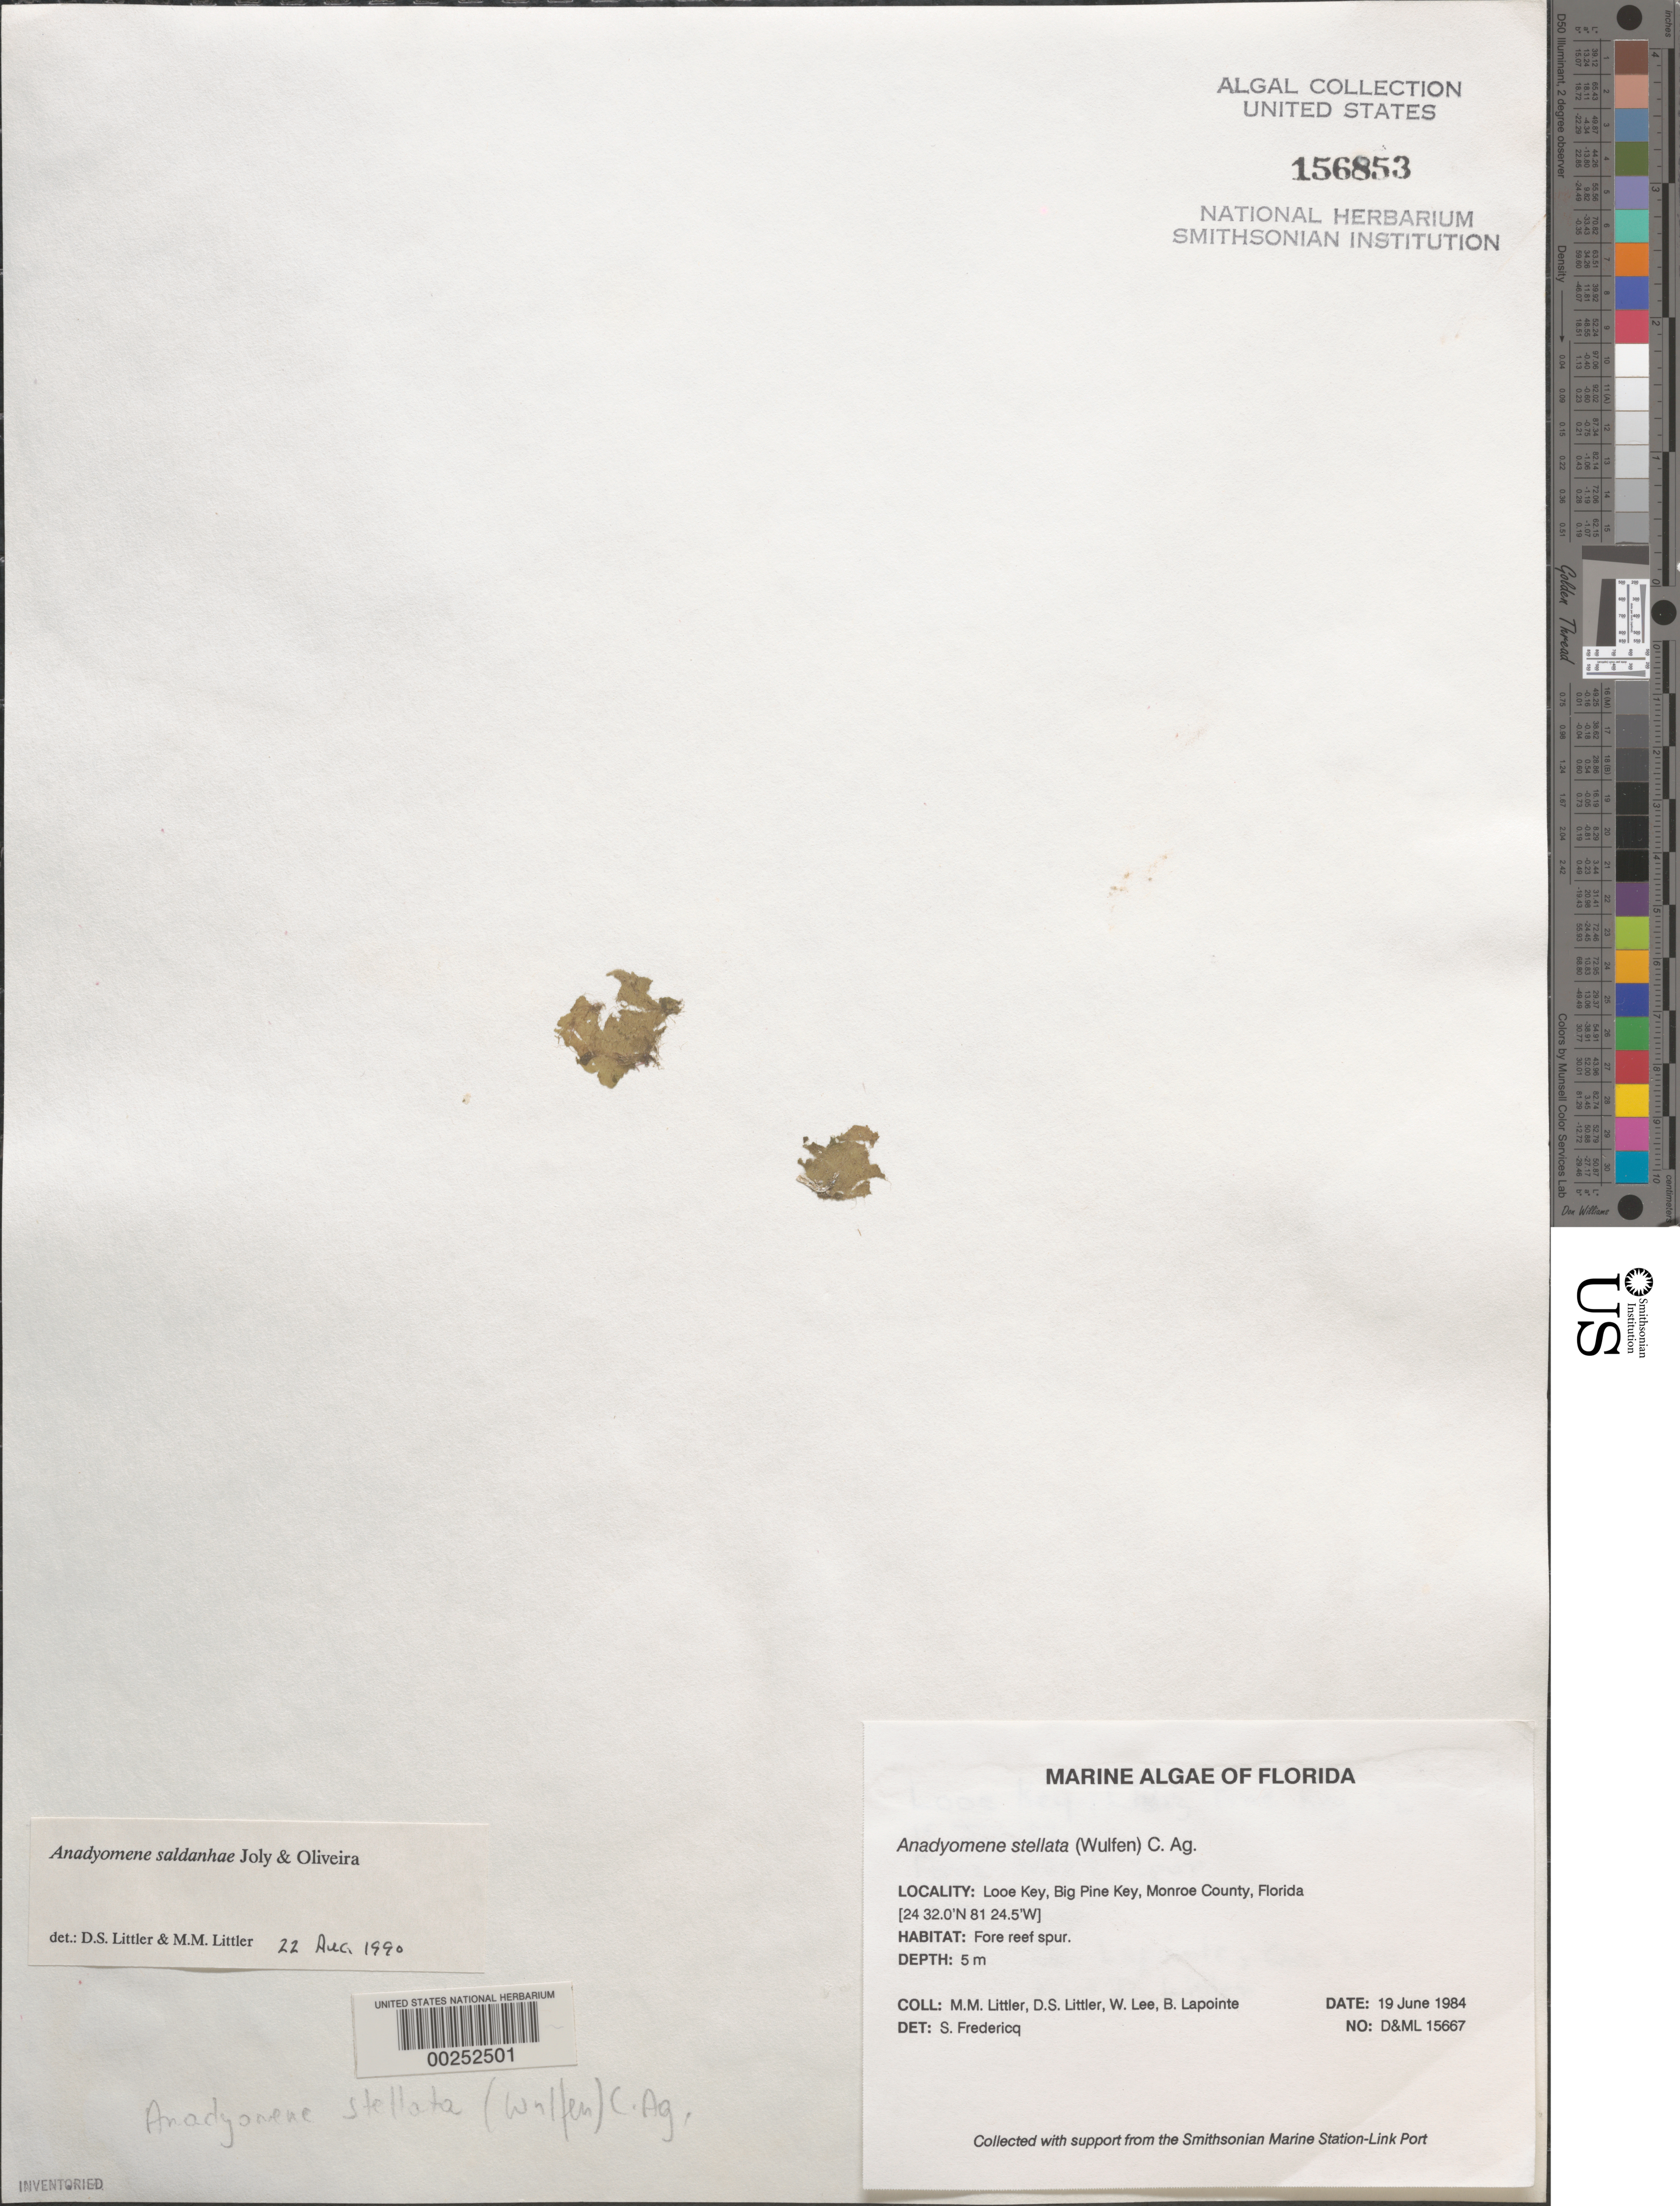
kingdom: Plantae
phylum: Chlorophyta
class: Ulvophyceae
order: Cladophorales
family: Anadyomenaceae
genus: Anadyomene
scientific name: Anadyomene saldanhae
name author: A.B. Joly & E.C. Oliveira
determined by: Littler, D. S.; Littler, M. M.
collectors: M. M. Littler, D. S. Littler, W. Lee & B. Lapointe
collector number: D&ML 15667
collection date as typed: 19 Jun 1984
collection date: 1984-06-19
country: United States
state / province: Florida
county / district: Monroe County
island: Looe Key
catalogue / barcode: US 156853